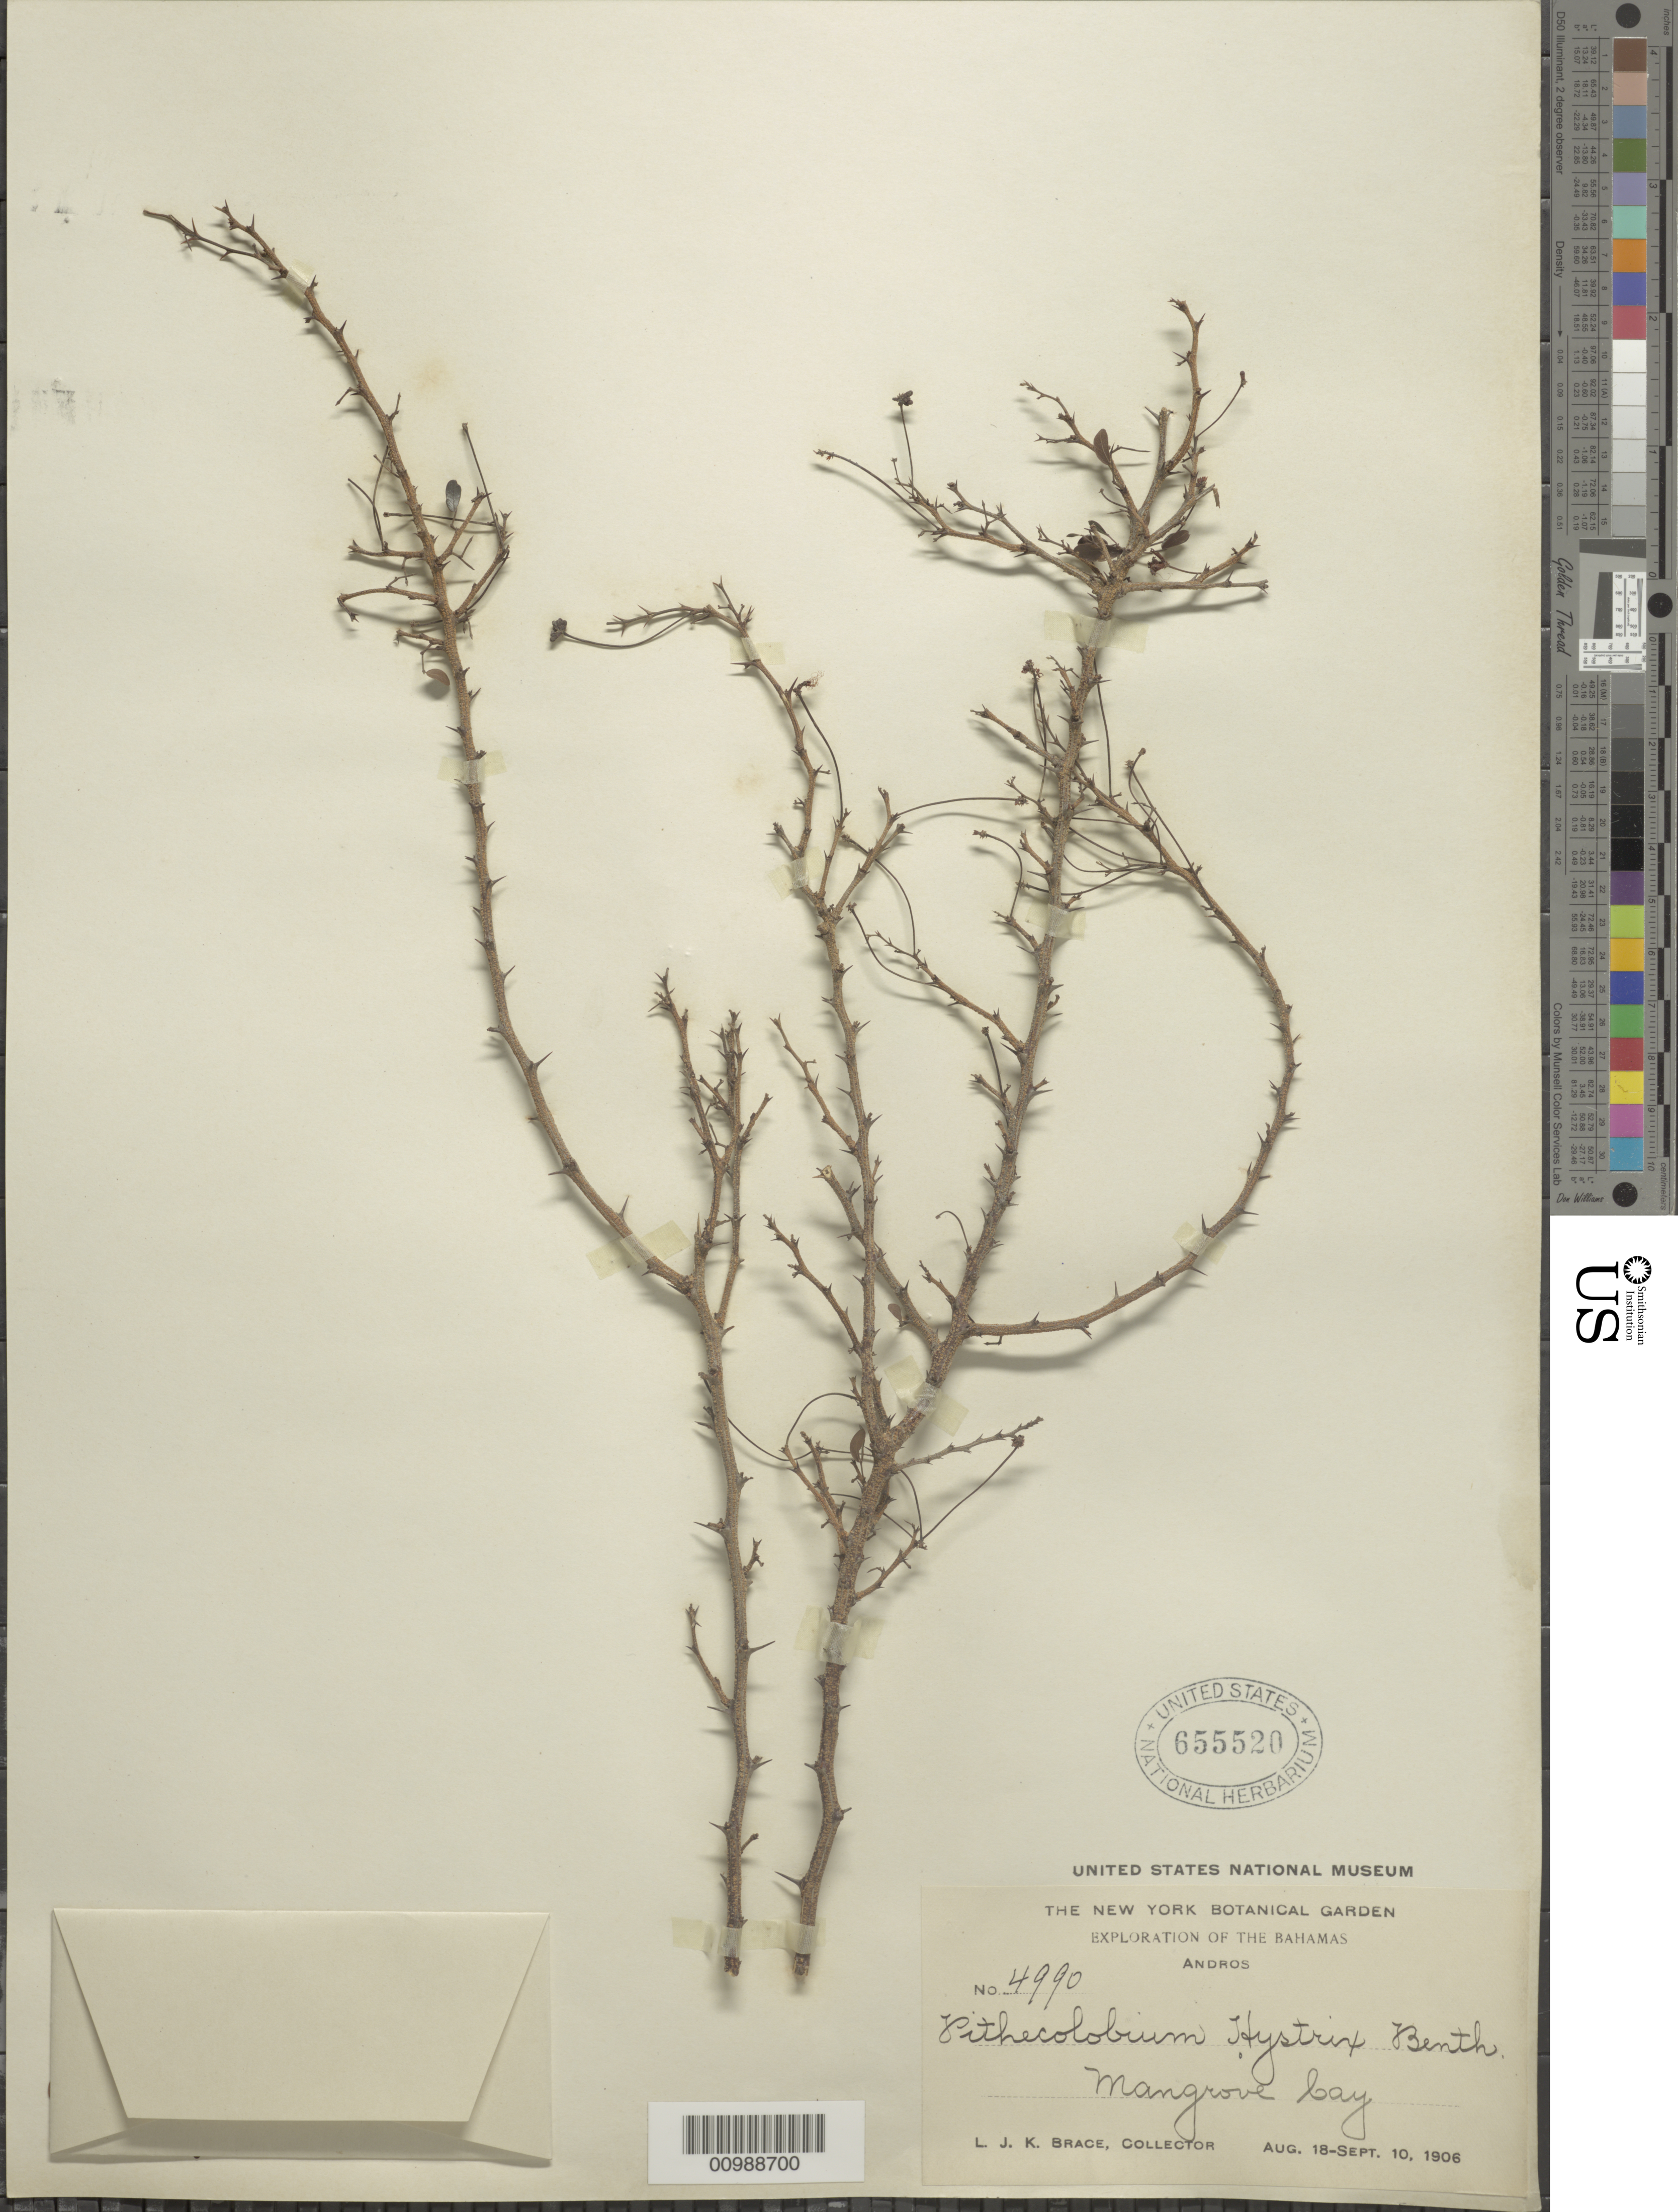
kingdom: Plantae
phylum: Tracheophyta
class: Magnoliopsida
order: Fabales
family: Fabaceae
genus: Pithecellobium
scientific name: Pithecellobium histrix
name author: (A. Rich.) Benth.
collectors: L. J. K. Brace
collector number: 4990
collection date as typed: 18 Aug 1906 to10 Sep 1906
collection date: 1906-08-18/1906-09-10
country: Bahamas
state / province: South Andros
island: Andros I.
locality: Mangrove Bay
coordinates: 0 N, 0 E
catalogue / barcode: US 655520